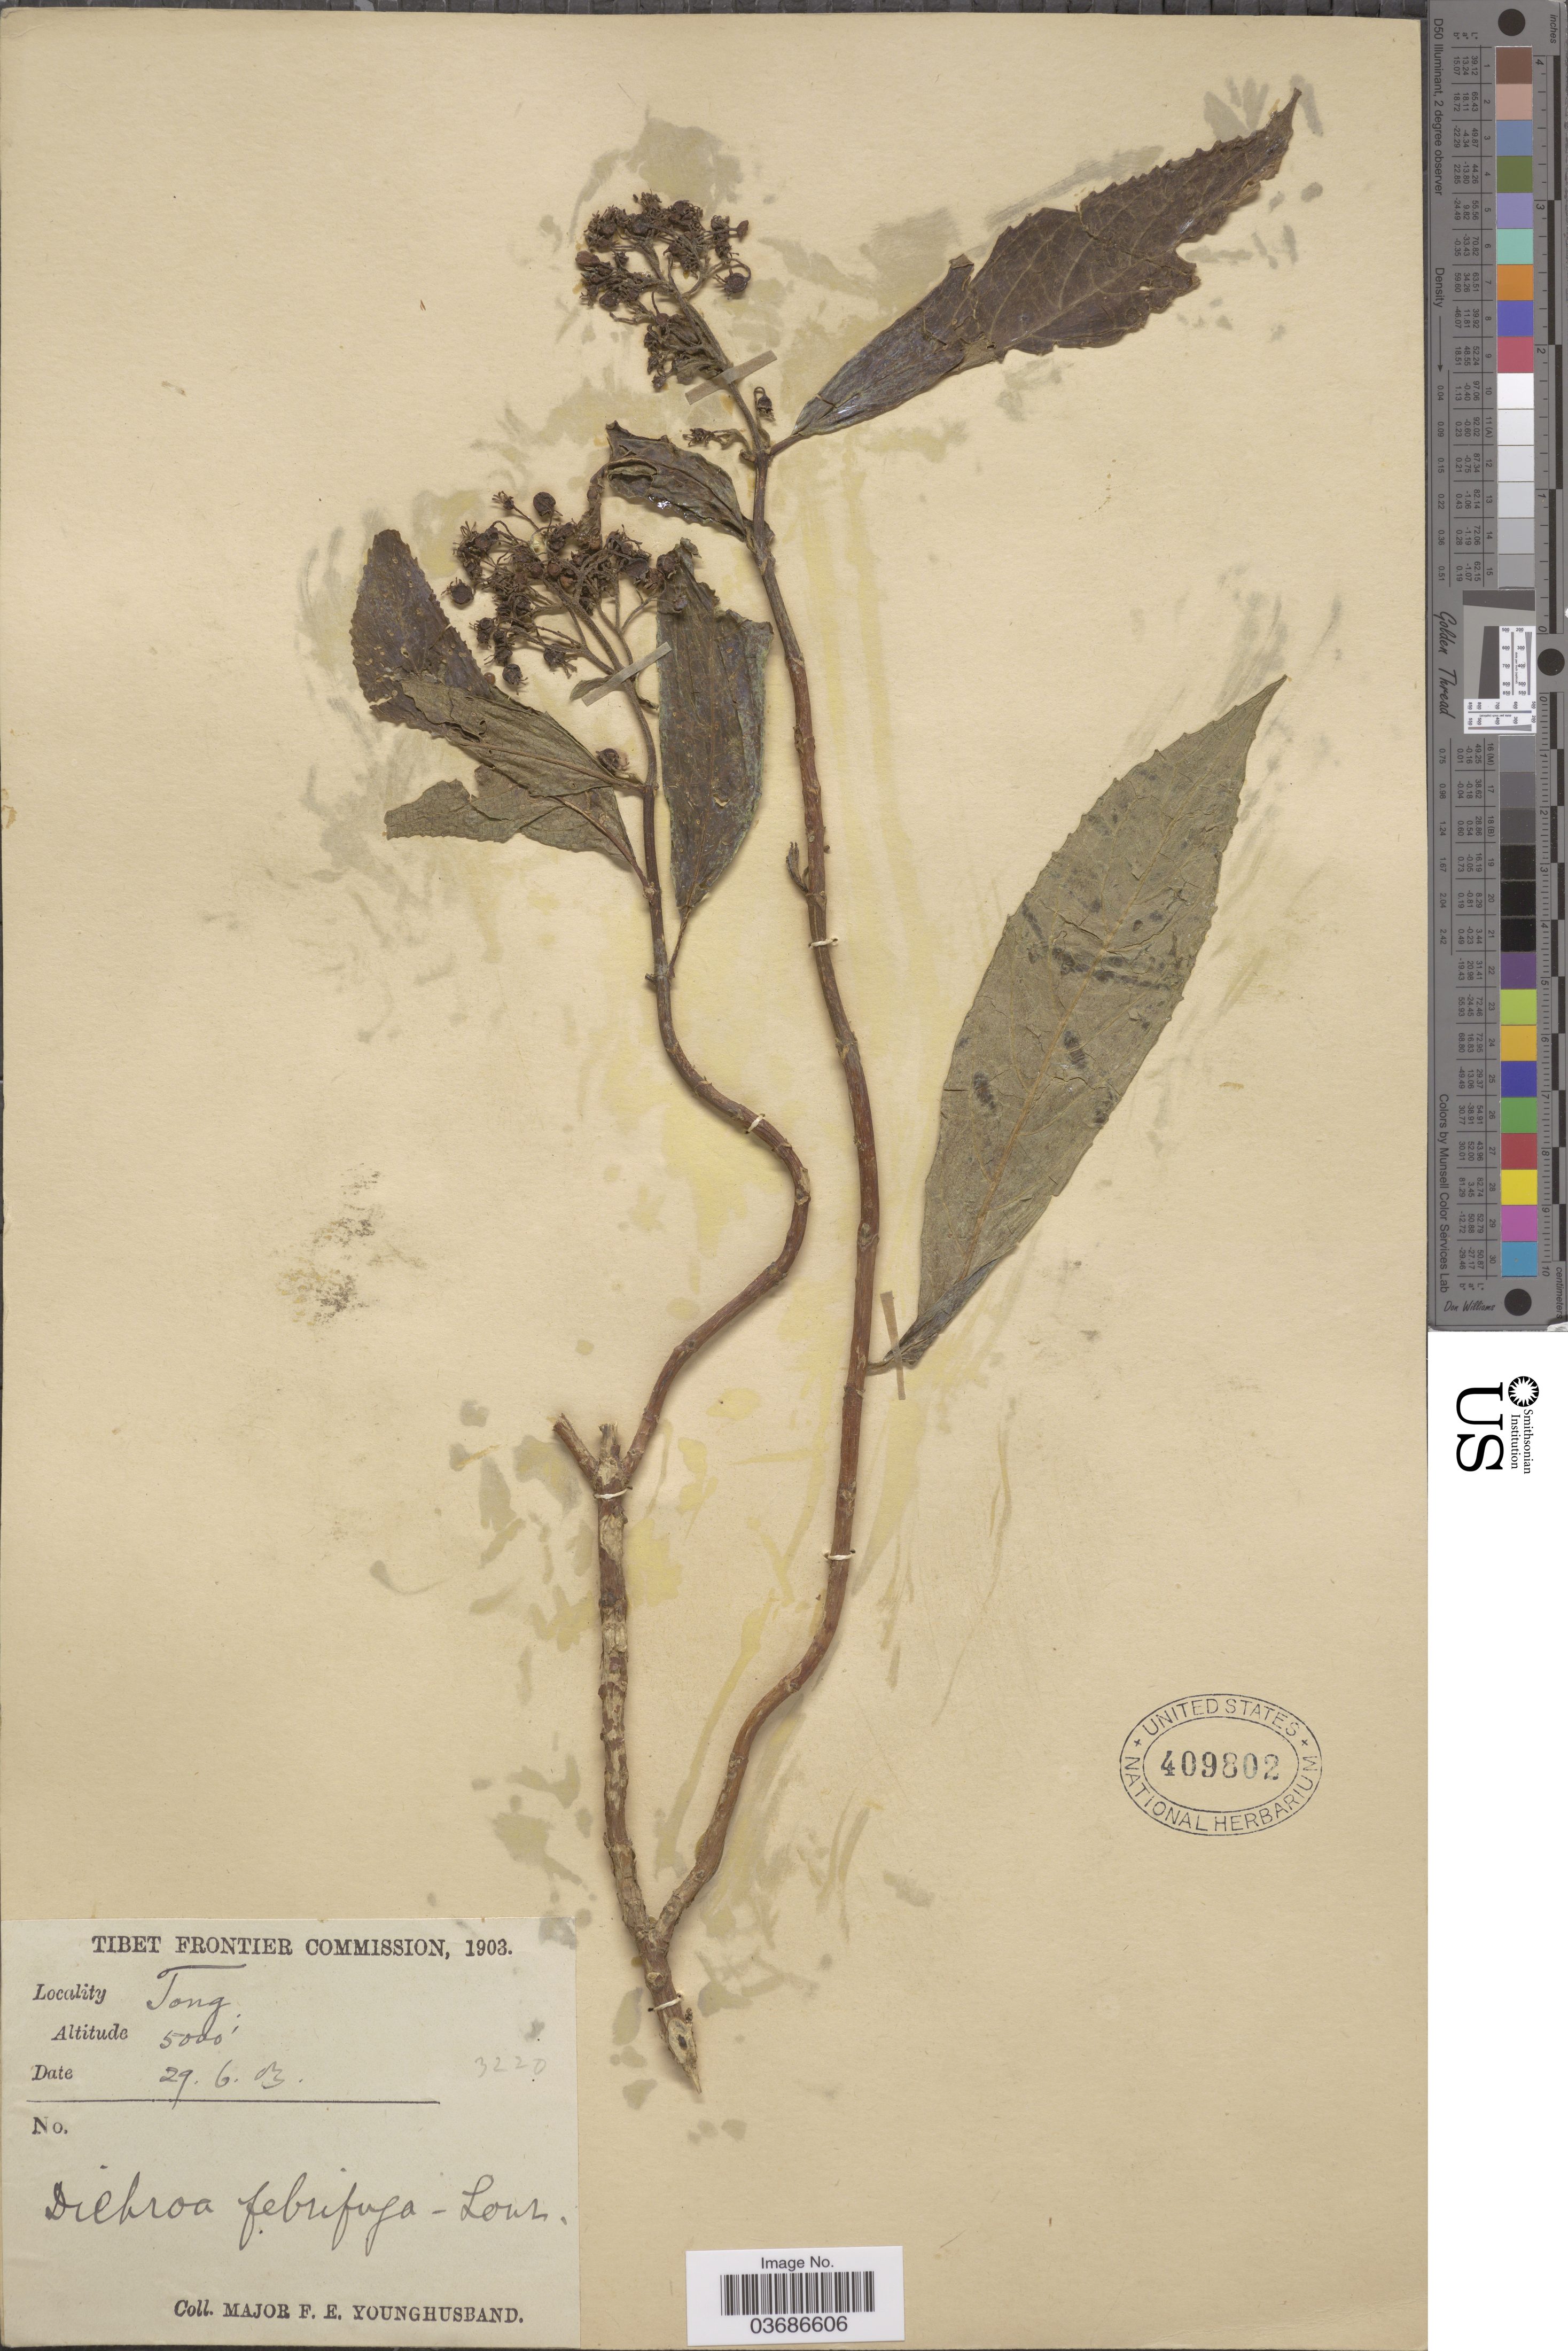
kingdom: Plantae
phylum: Tracheophyta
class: Magnoliopsida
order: Cornales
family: Hydrangeaceae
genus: Hydrangea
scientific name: Hydrangea febrifuga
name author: (Lour.) Y. De Smet & C. Granados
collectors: F. Younghusband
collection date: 1903-06-29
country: China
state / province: Xizang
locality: Tibet. Tong.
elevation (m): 1524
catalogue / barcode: US 409802